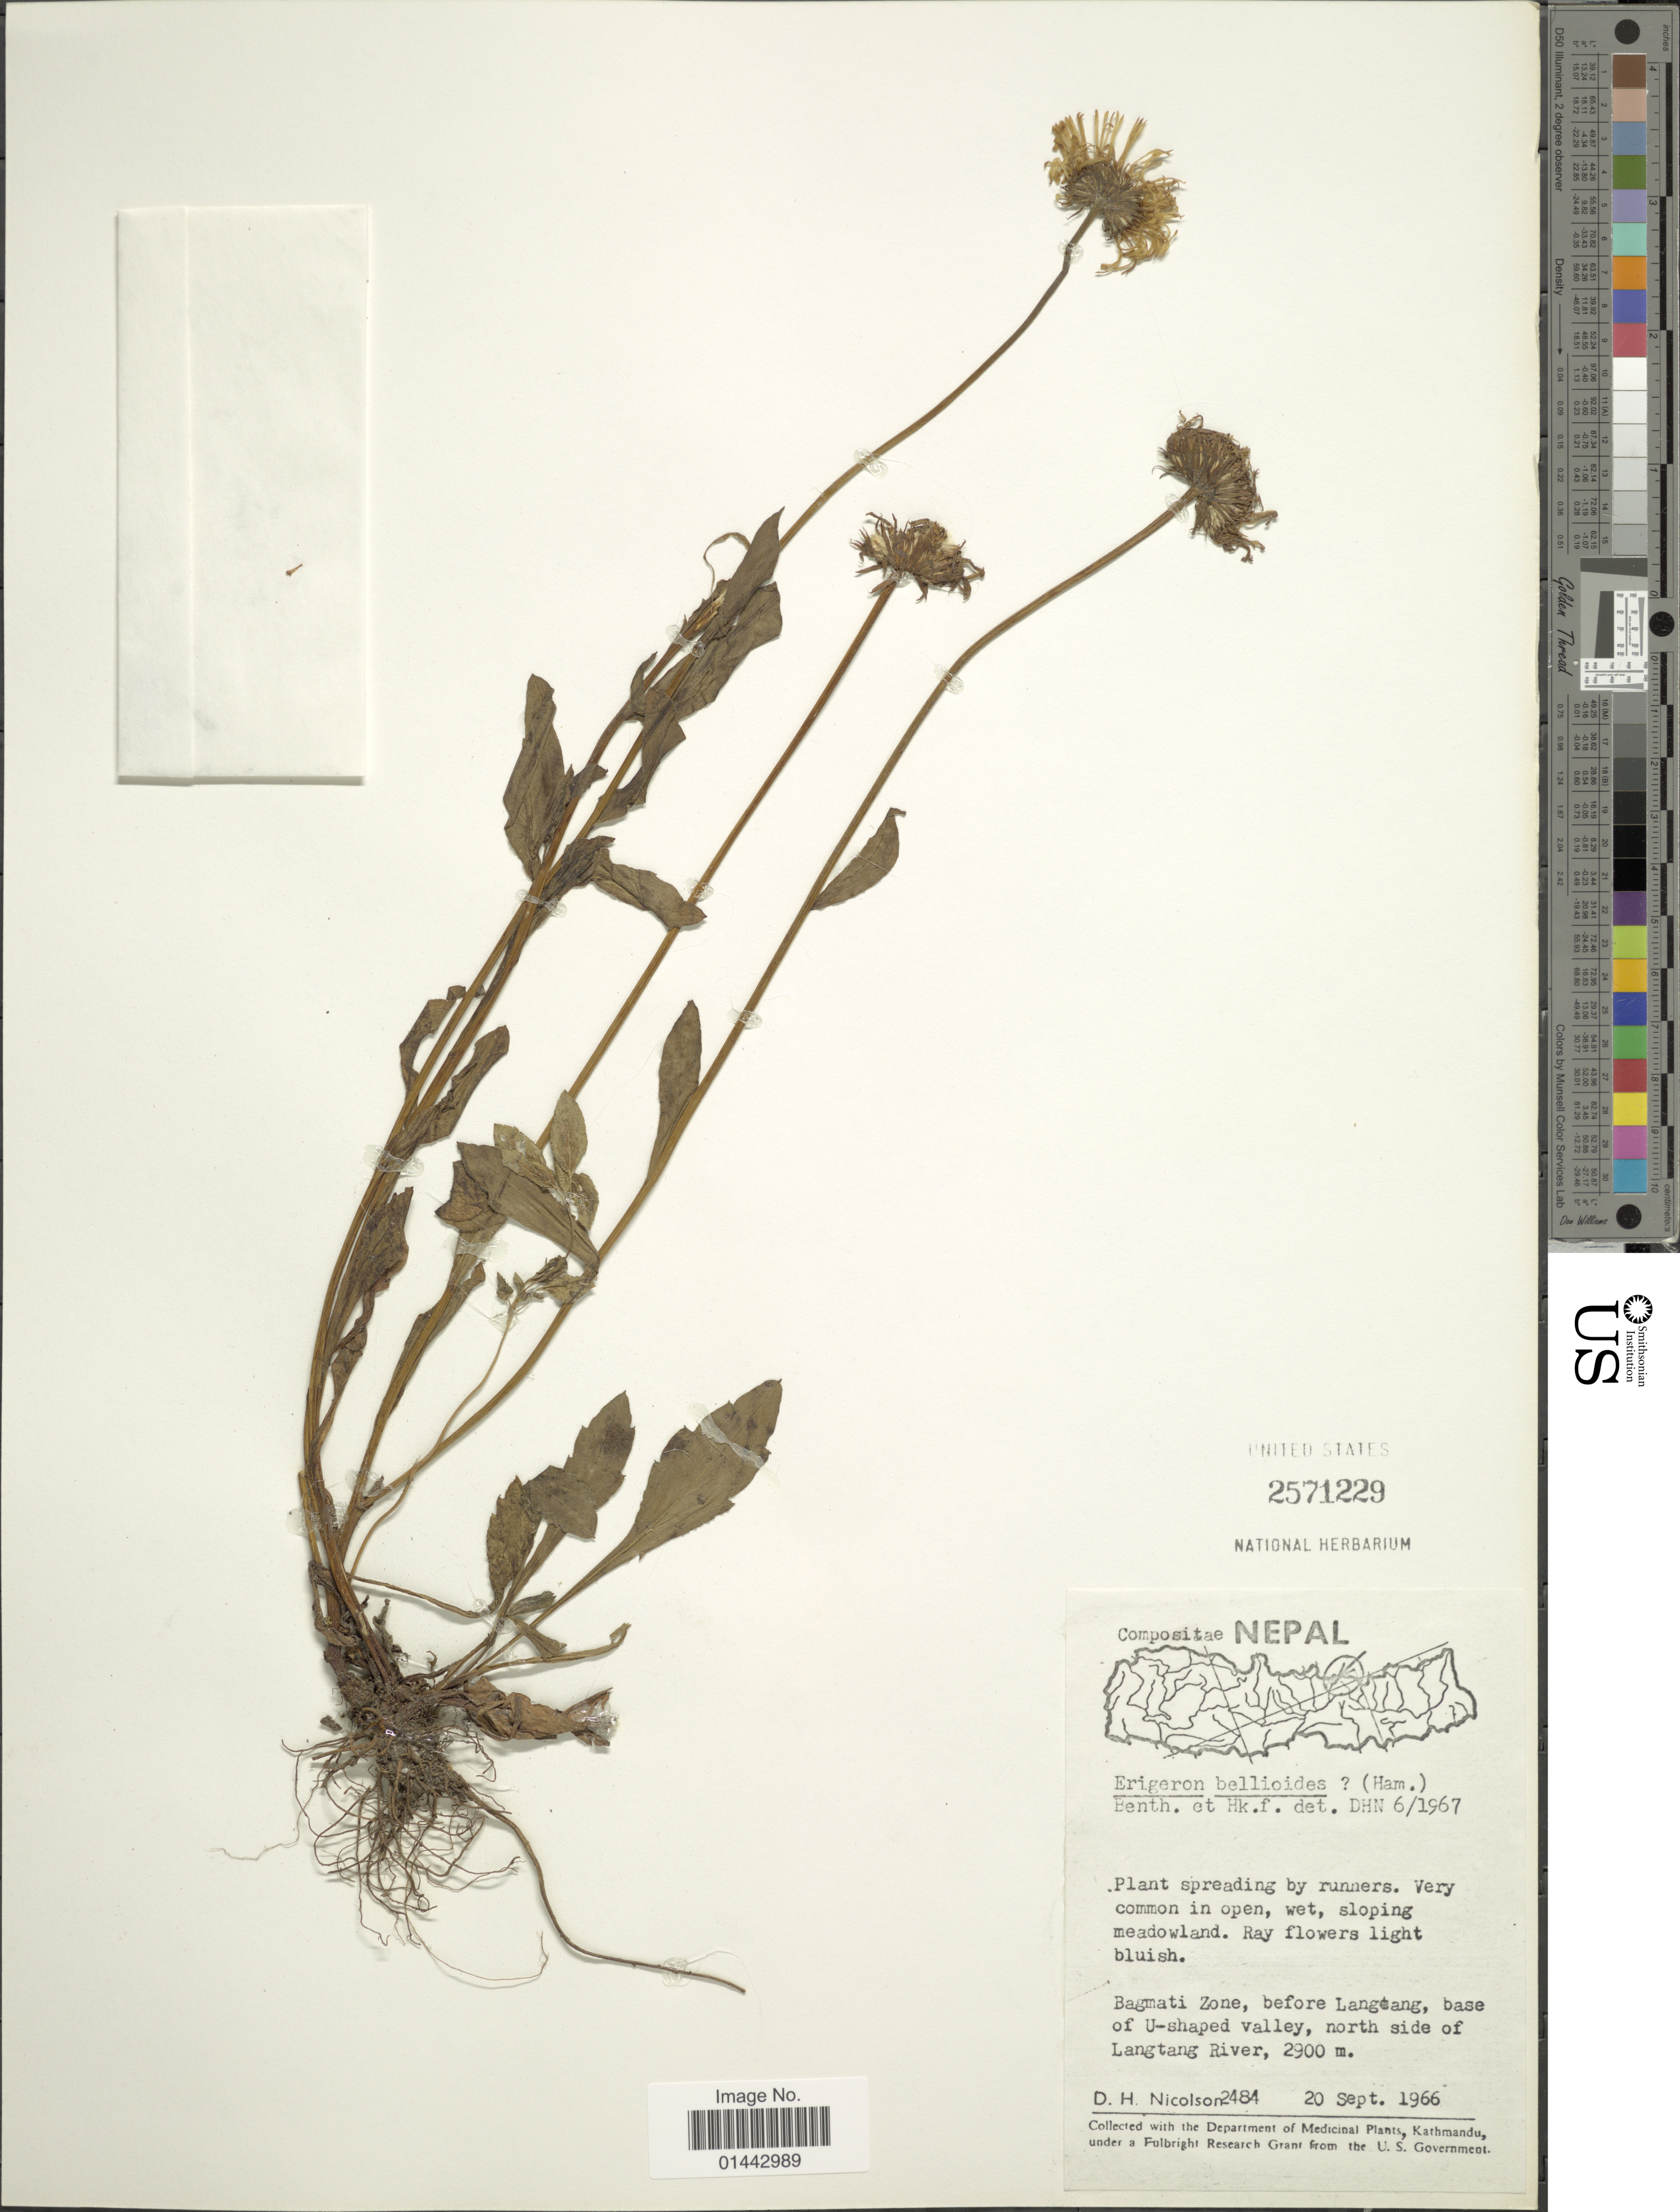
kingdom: Plantae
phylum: Tracheophyta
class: Magnoliopsida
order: Asterales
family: Asteraceae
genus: Erigeron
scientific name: Erigeron bellioides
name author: DC.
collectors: D. H. Nicolson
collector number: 2484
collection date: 1966-09-20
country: Nepal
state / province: Bagmati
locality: Bagmati Zone, before Langeang, base of U-shaped valley, north side of Langtang River.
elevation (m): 2900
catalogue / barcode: US 2571229